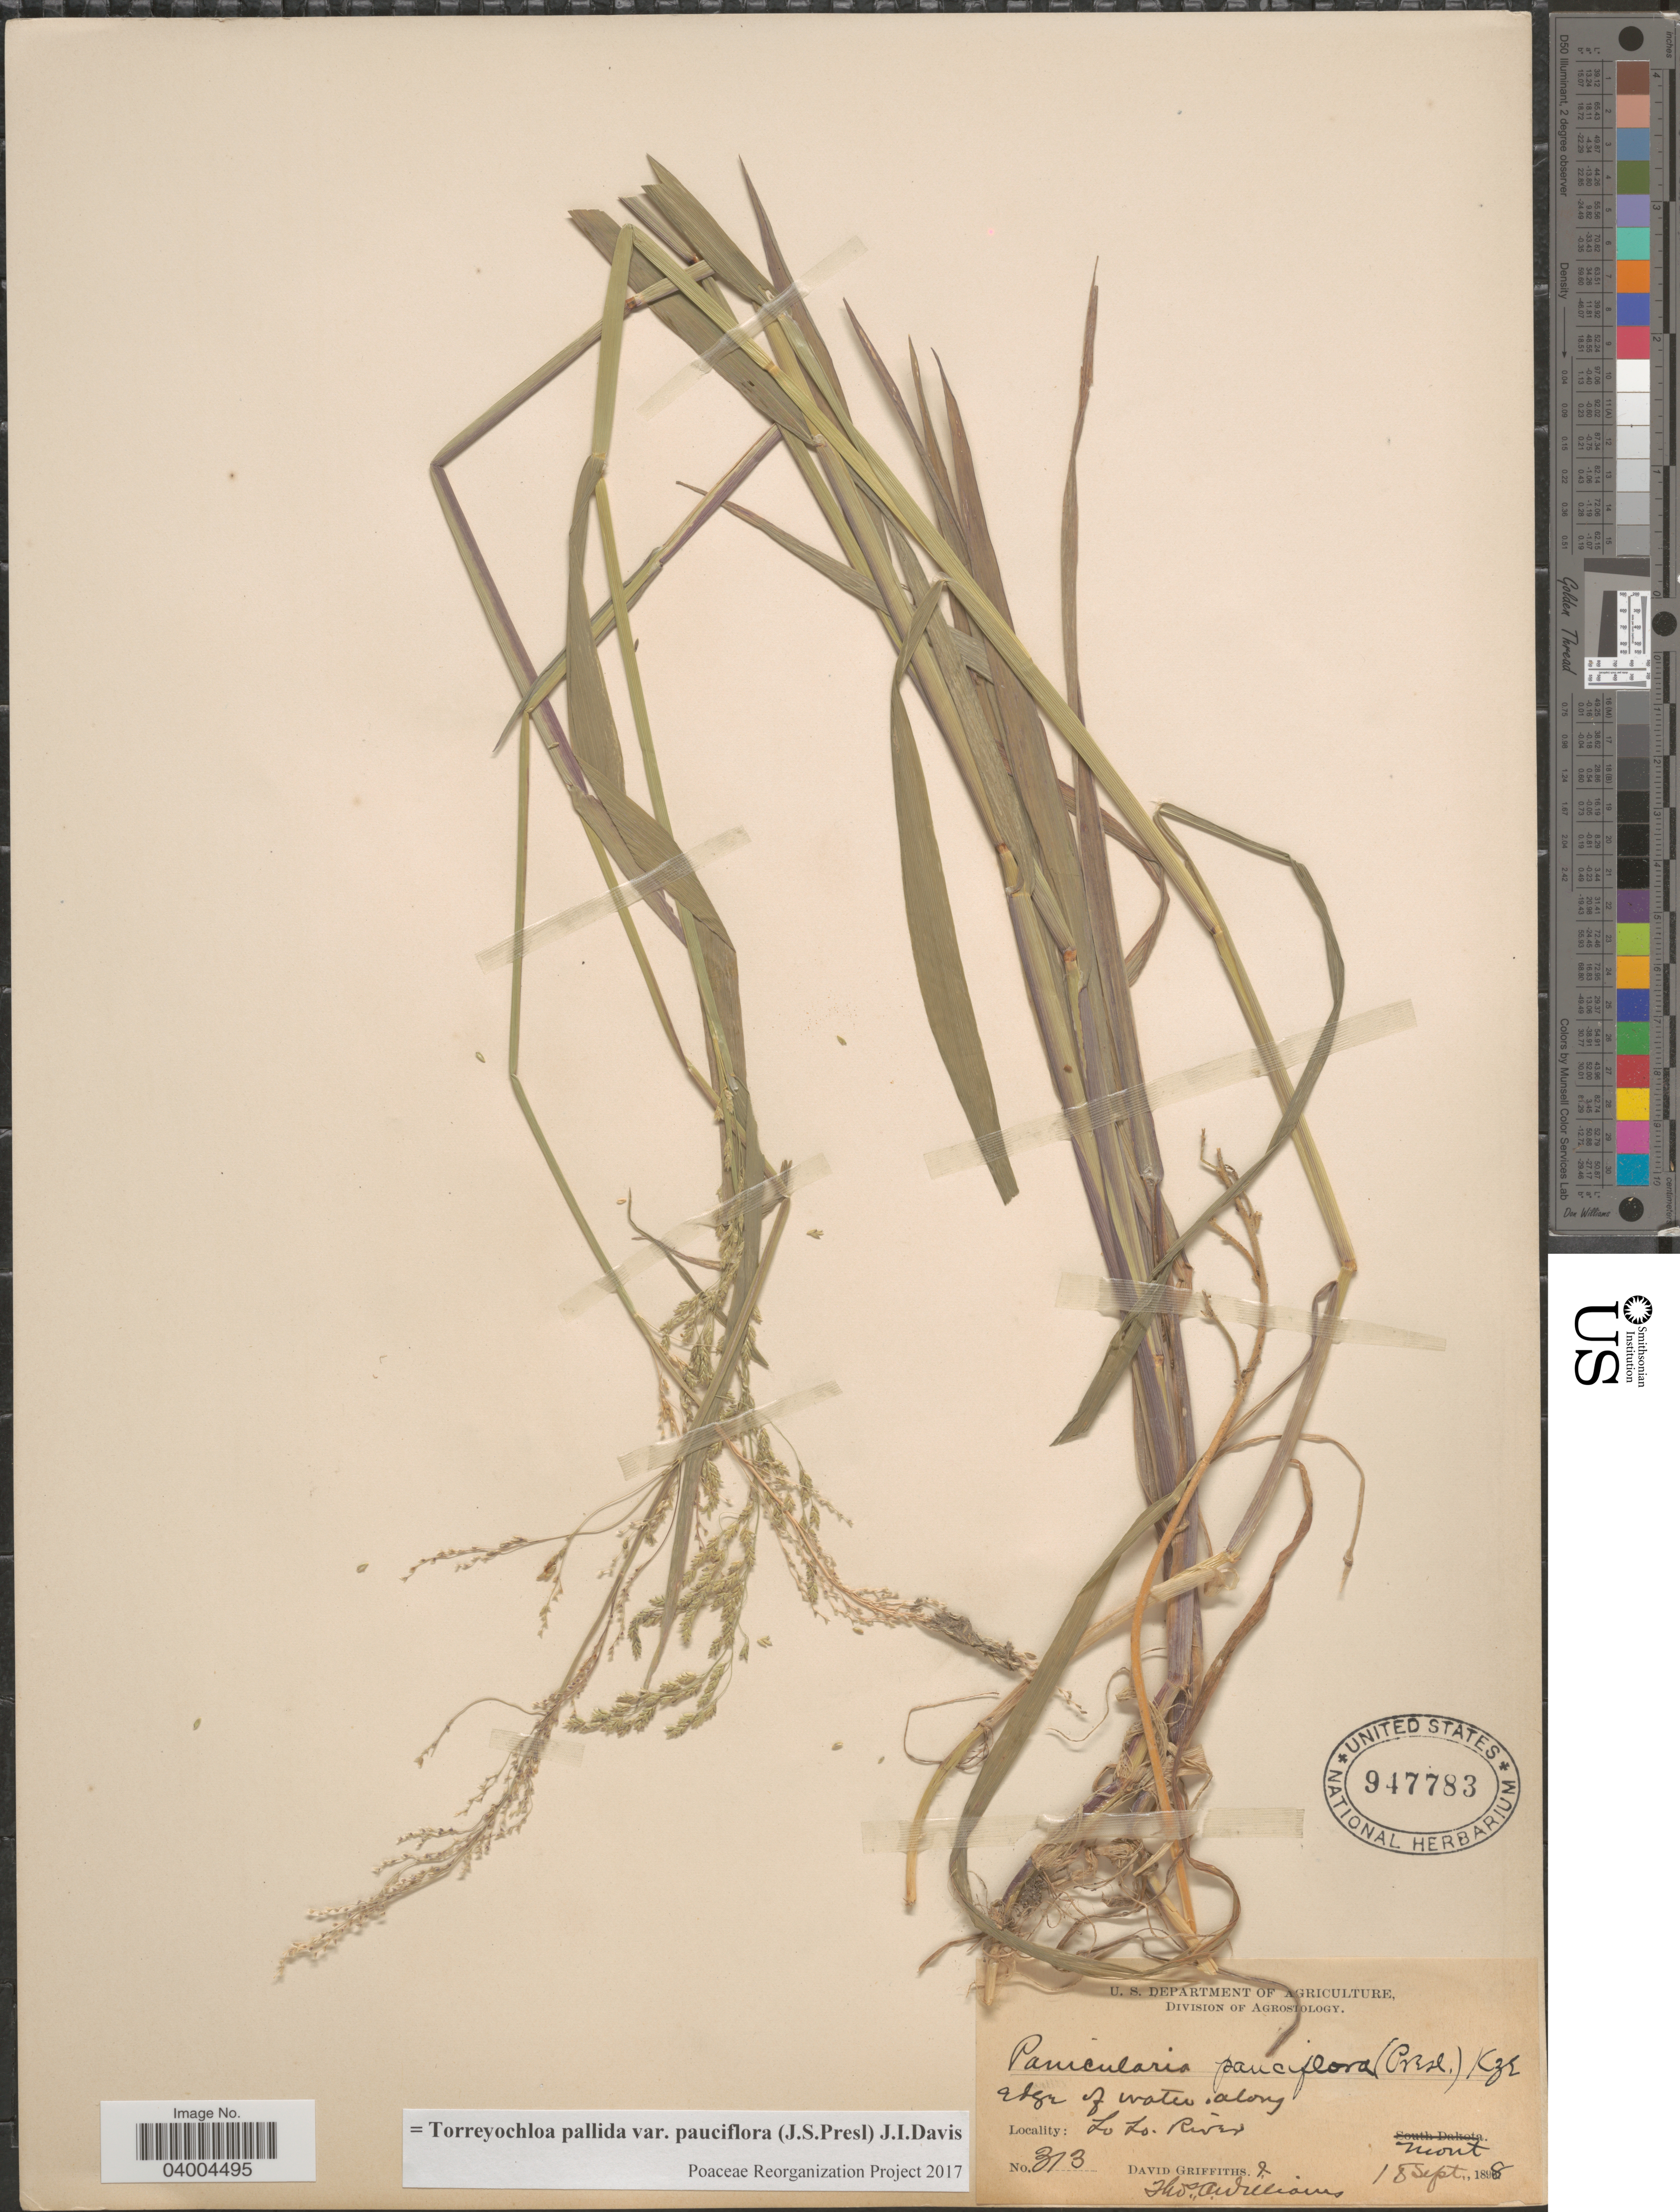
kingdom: Plantae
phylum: Tracheophyta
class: Liliopsida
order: Poales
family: Poaceae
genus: Torreyochloa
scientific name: Torreyochloa pallida var. pauciflora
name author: (J. Presl) J.I. Davis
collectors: D. Griffiths & T. A. Williams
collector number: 313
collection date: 1898-09-18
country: United States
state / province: Montana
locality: Edge of water along Lo Lo River.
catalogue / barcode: US 947783